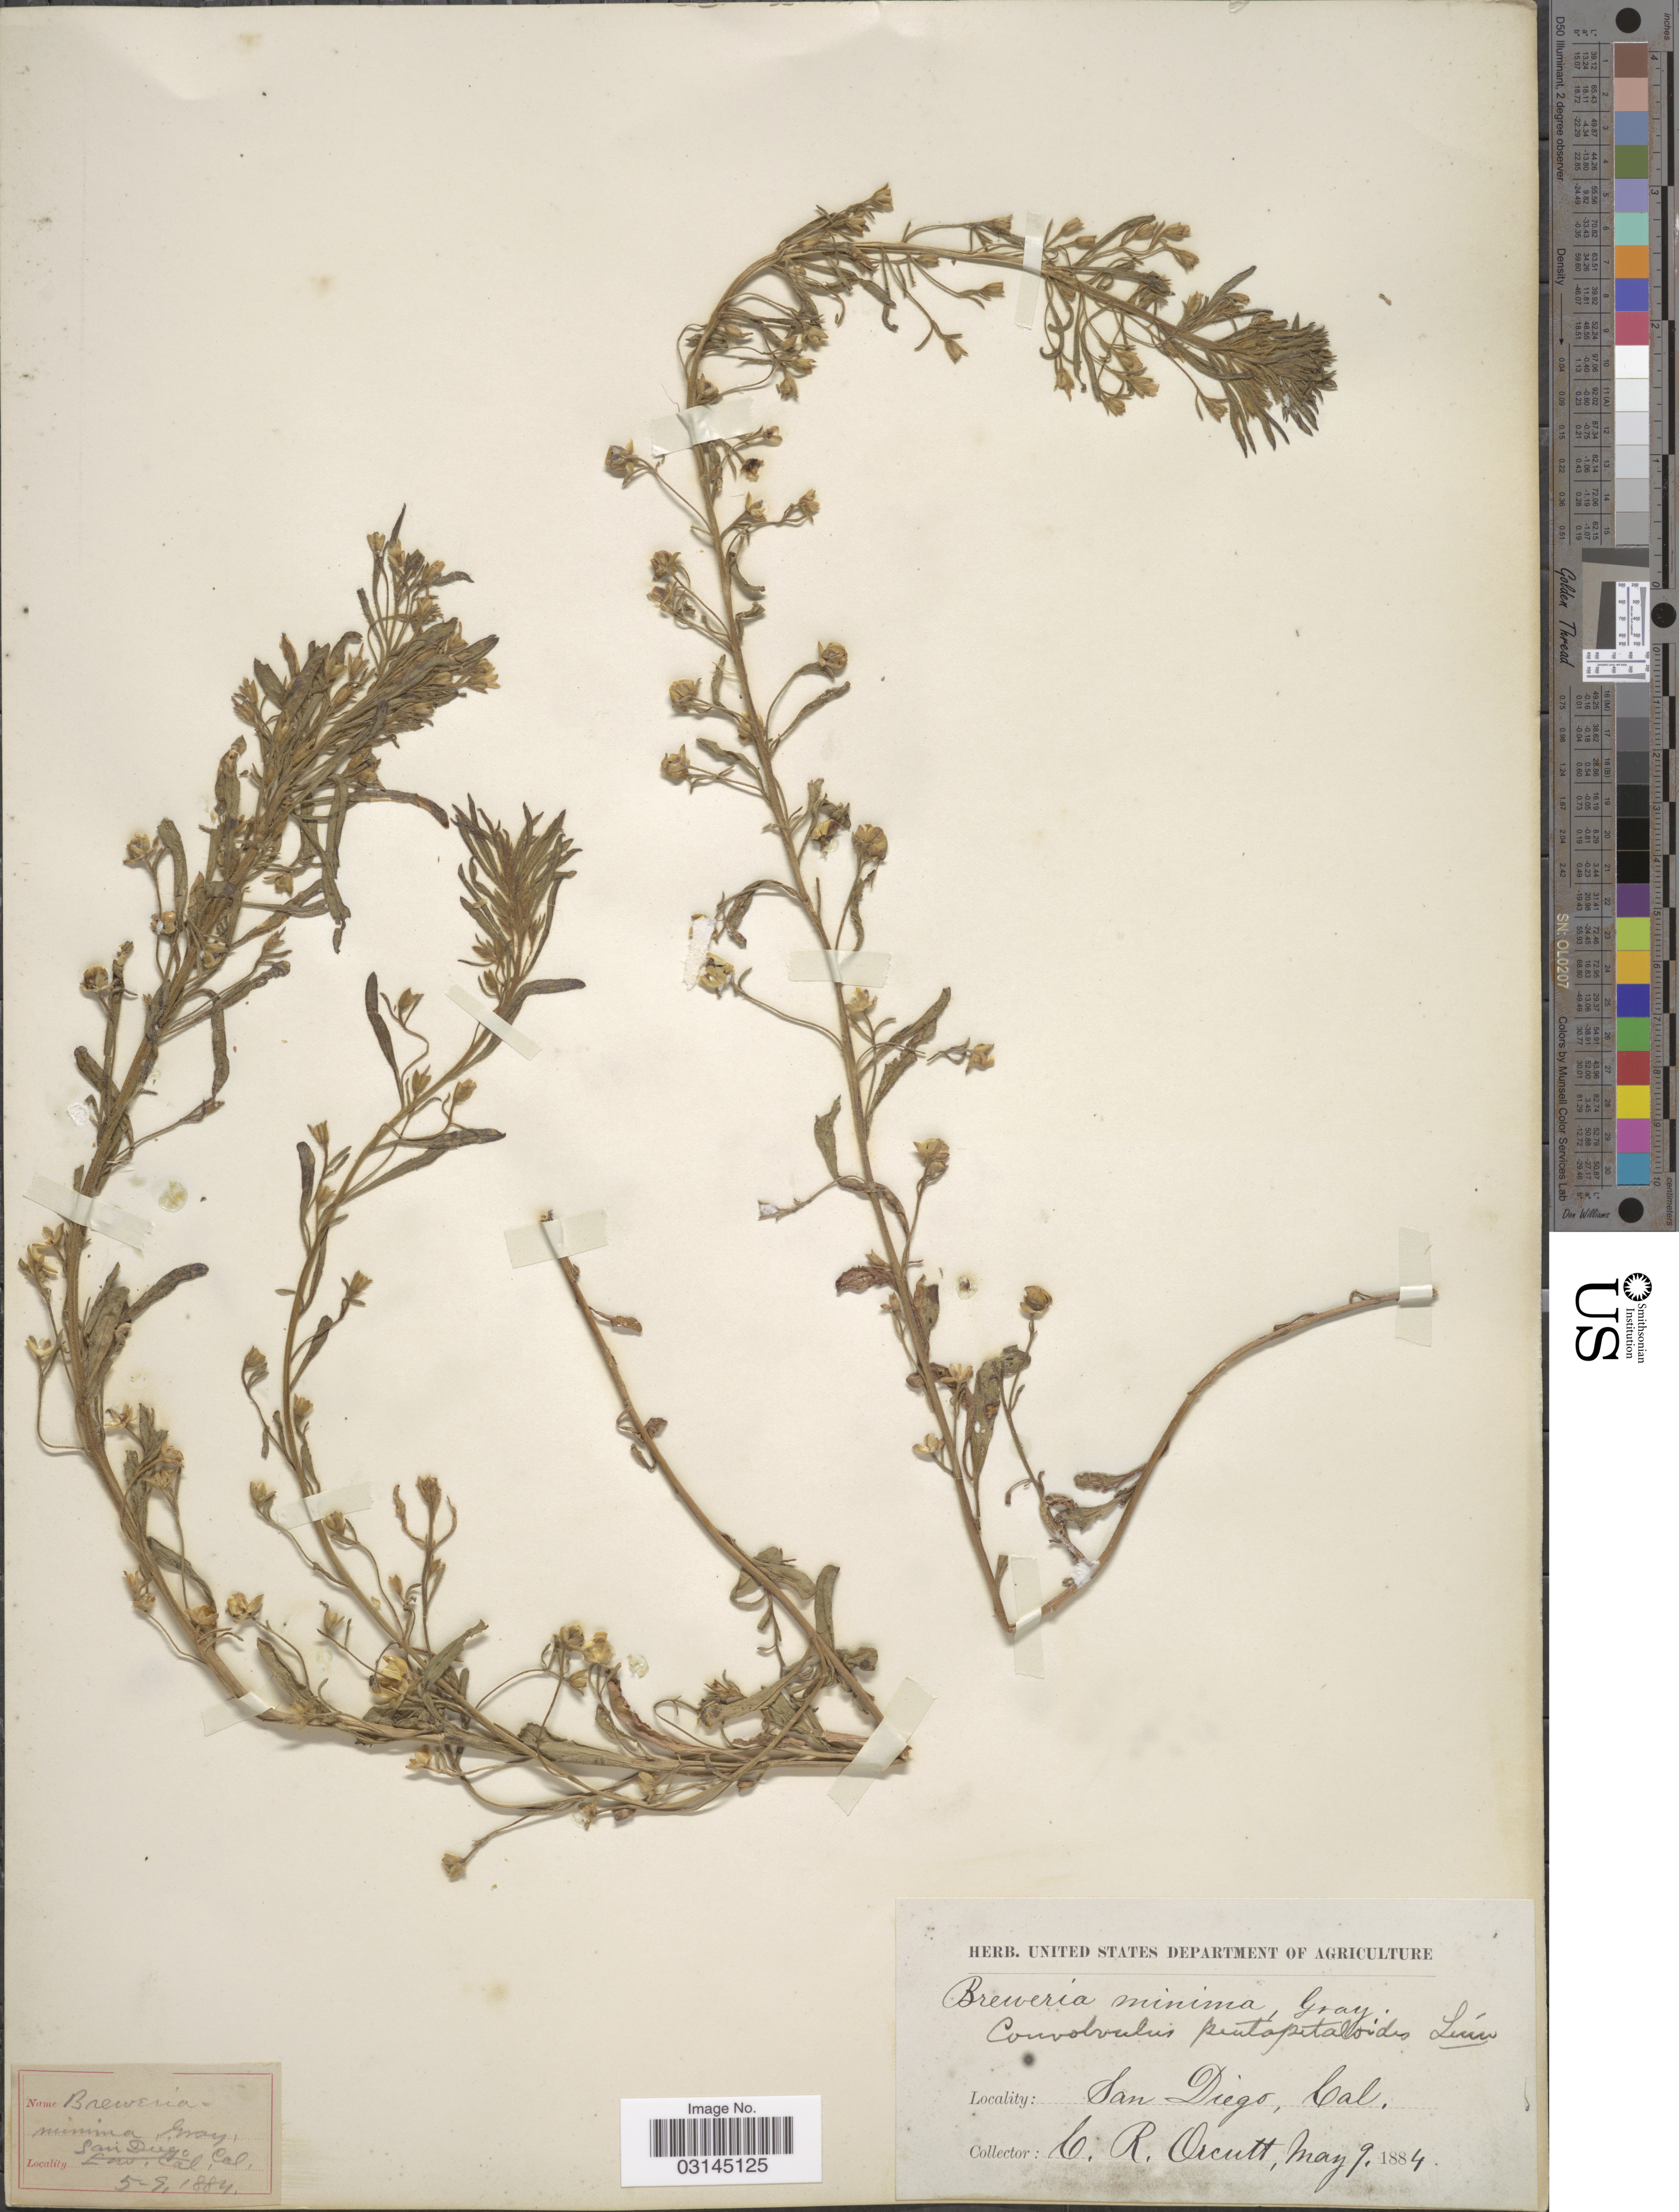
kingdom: Plantae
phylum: Tracheophyta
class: Magnoliopsida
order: Solanales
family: Convolvulaceae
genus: Convolvulus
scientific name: Convolvulus pentapetaloides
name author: L.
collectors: C. R. Orcutt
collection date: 1884-09-05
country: United States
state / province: California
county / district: San Diego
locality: San Diego, Cal.